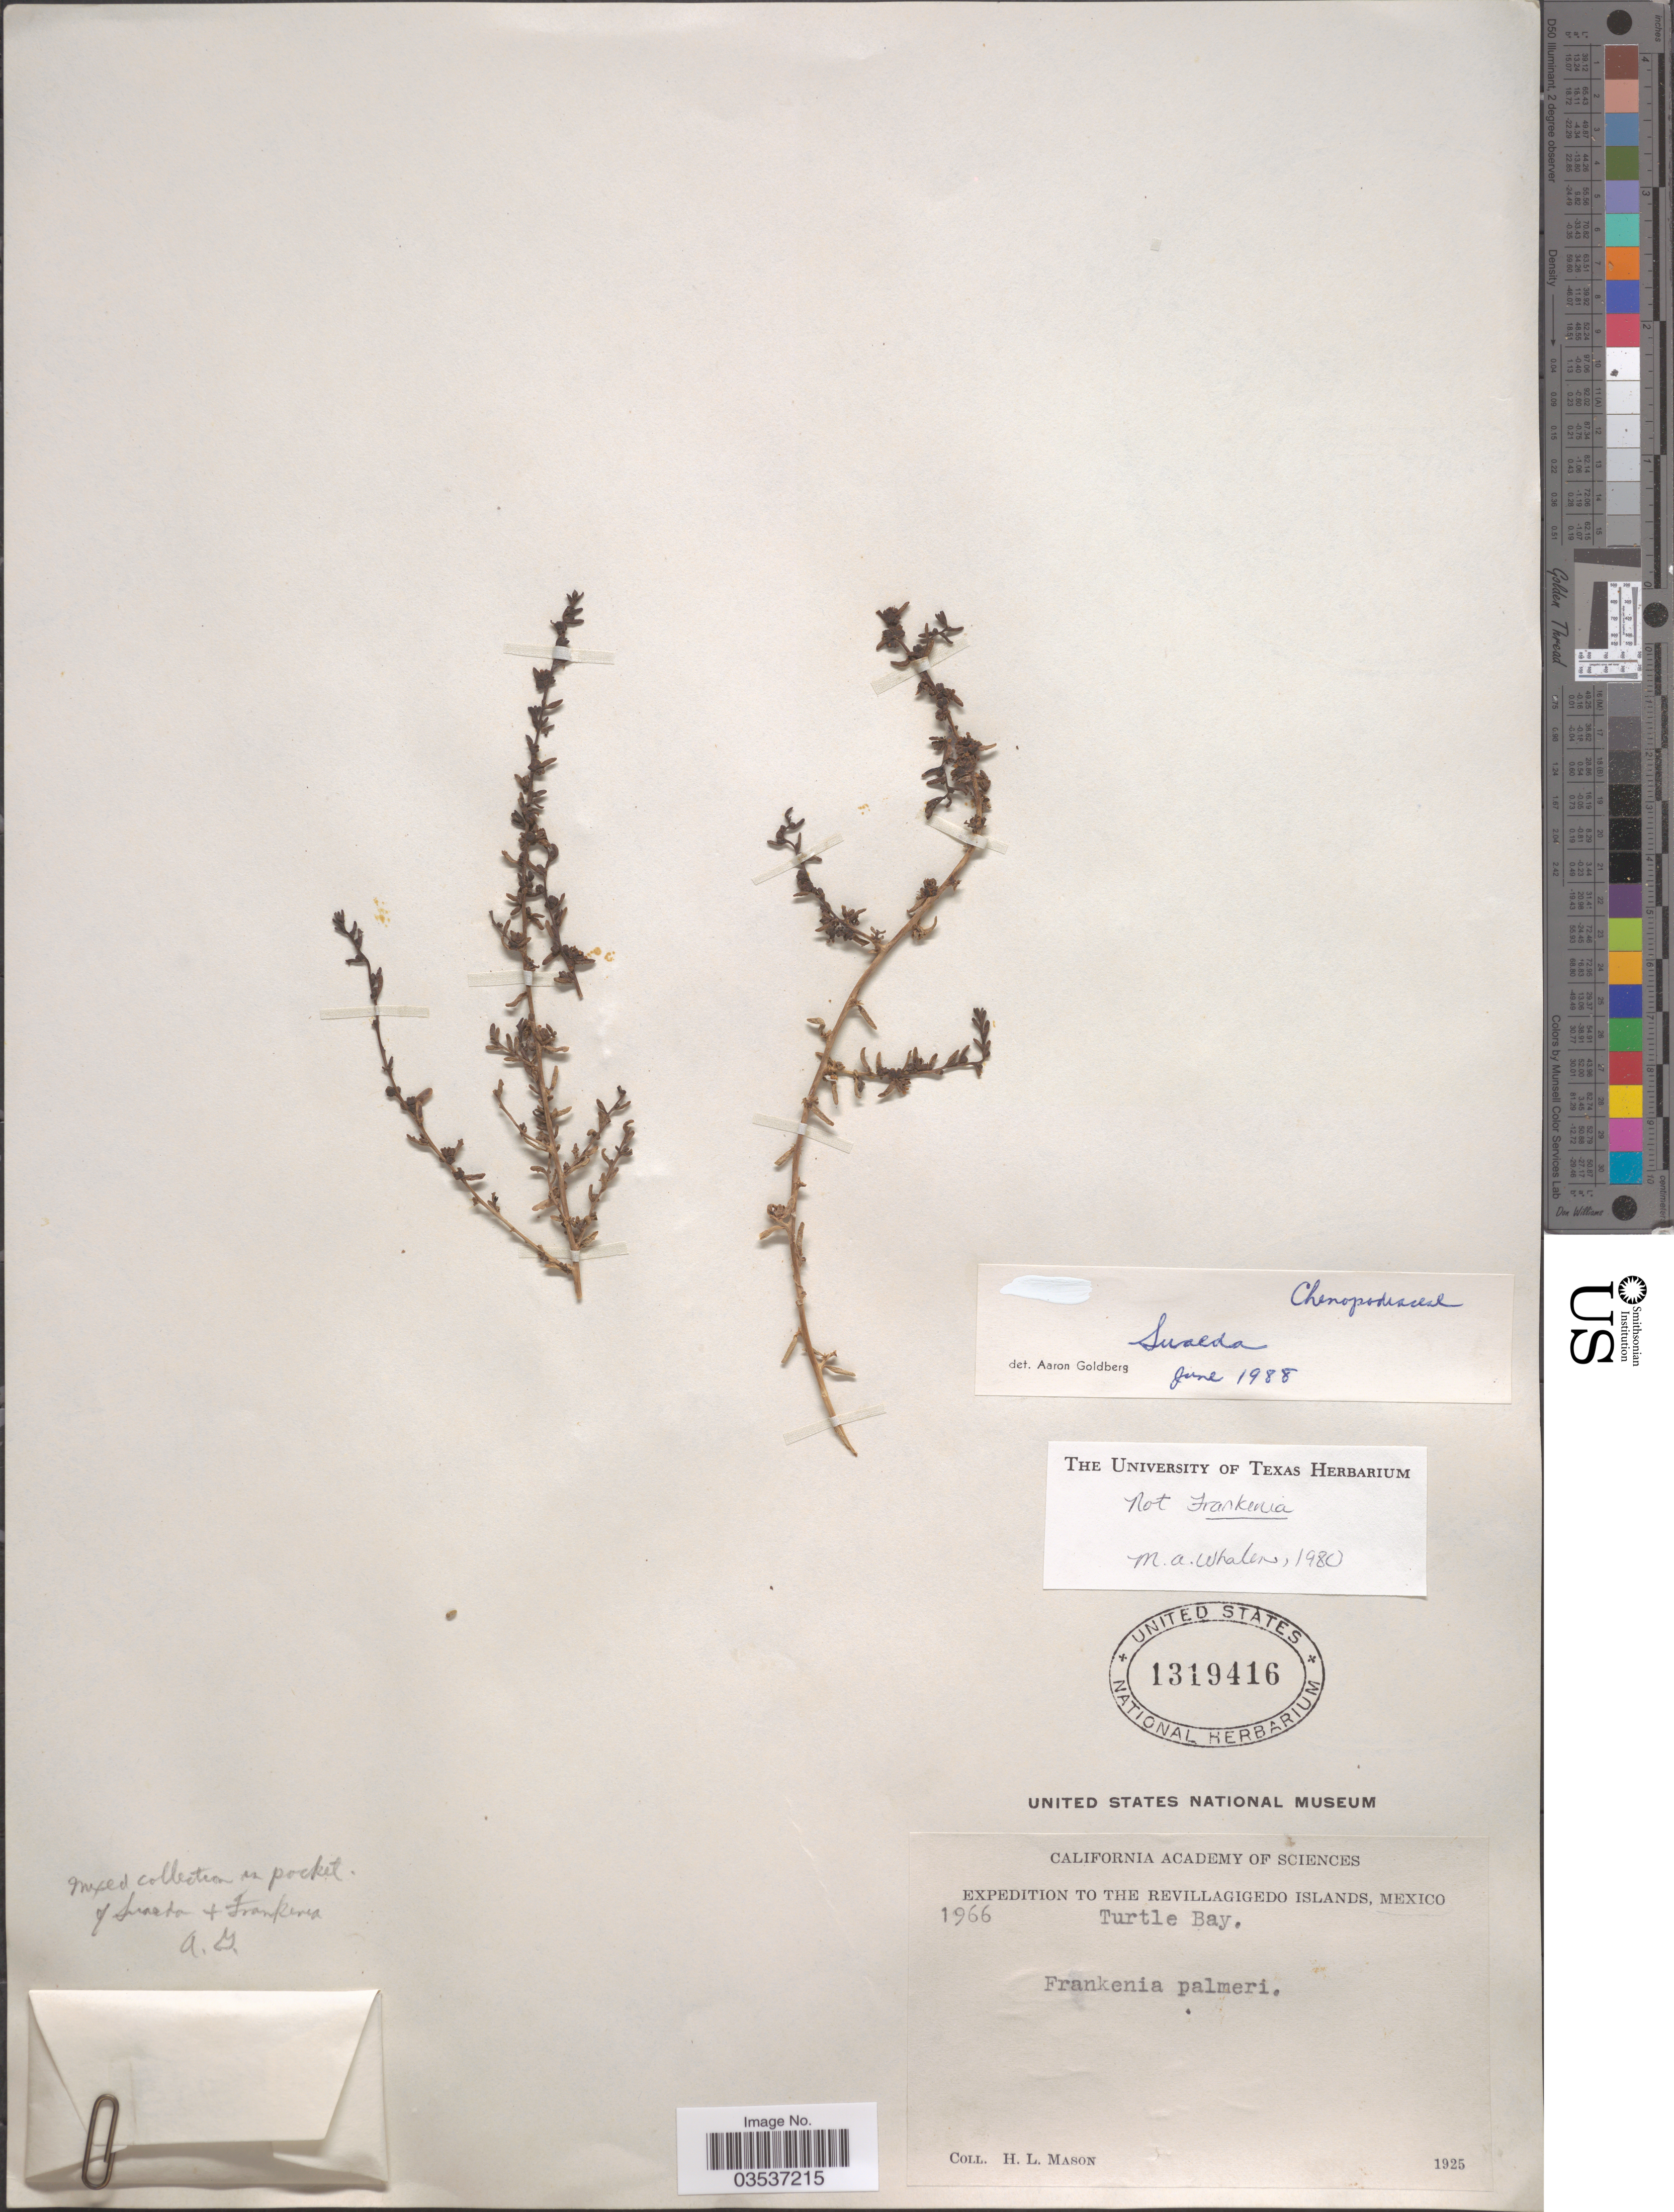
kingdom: Plantae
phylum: Tracheophyta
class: Magnoliopsida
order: Caryophyllales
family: Amaranthaceae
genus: Suaeda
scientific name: Suaeda sp.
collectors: H. L. Mason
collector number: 1966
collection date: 1925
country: Mexico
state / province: Colima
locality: Revillagigedo Islands. Turtle Bay.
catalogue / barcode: US 1319416